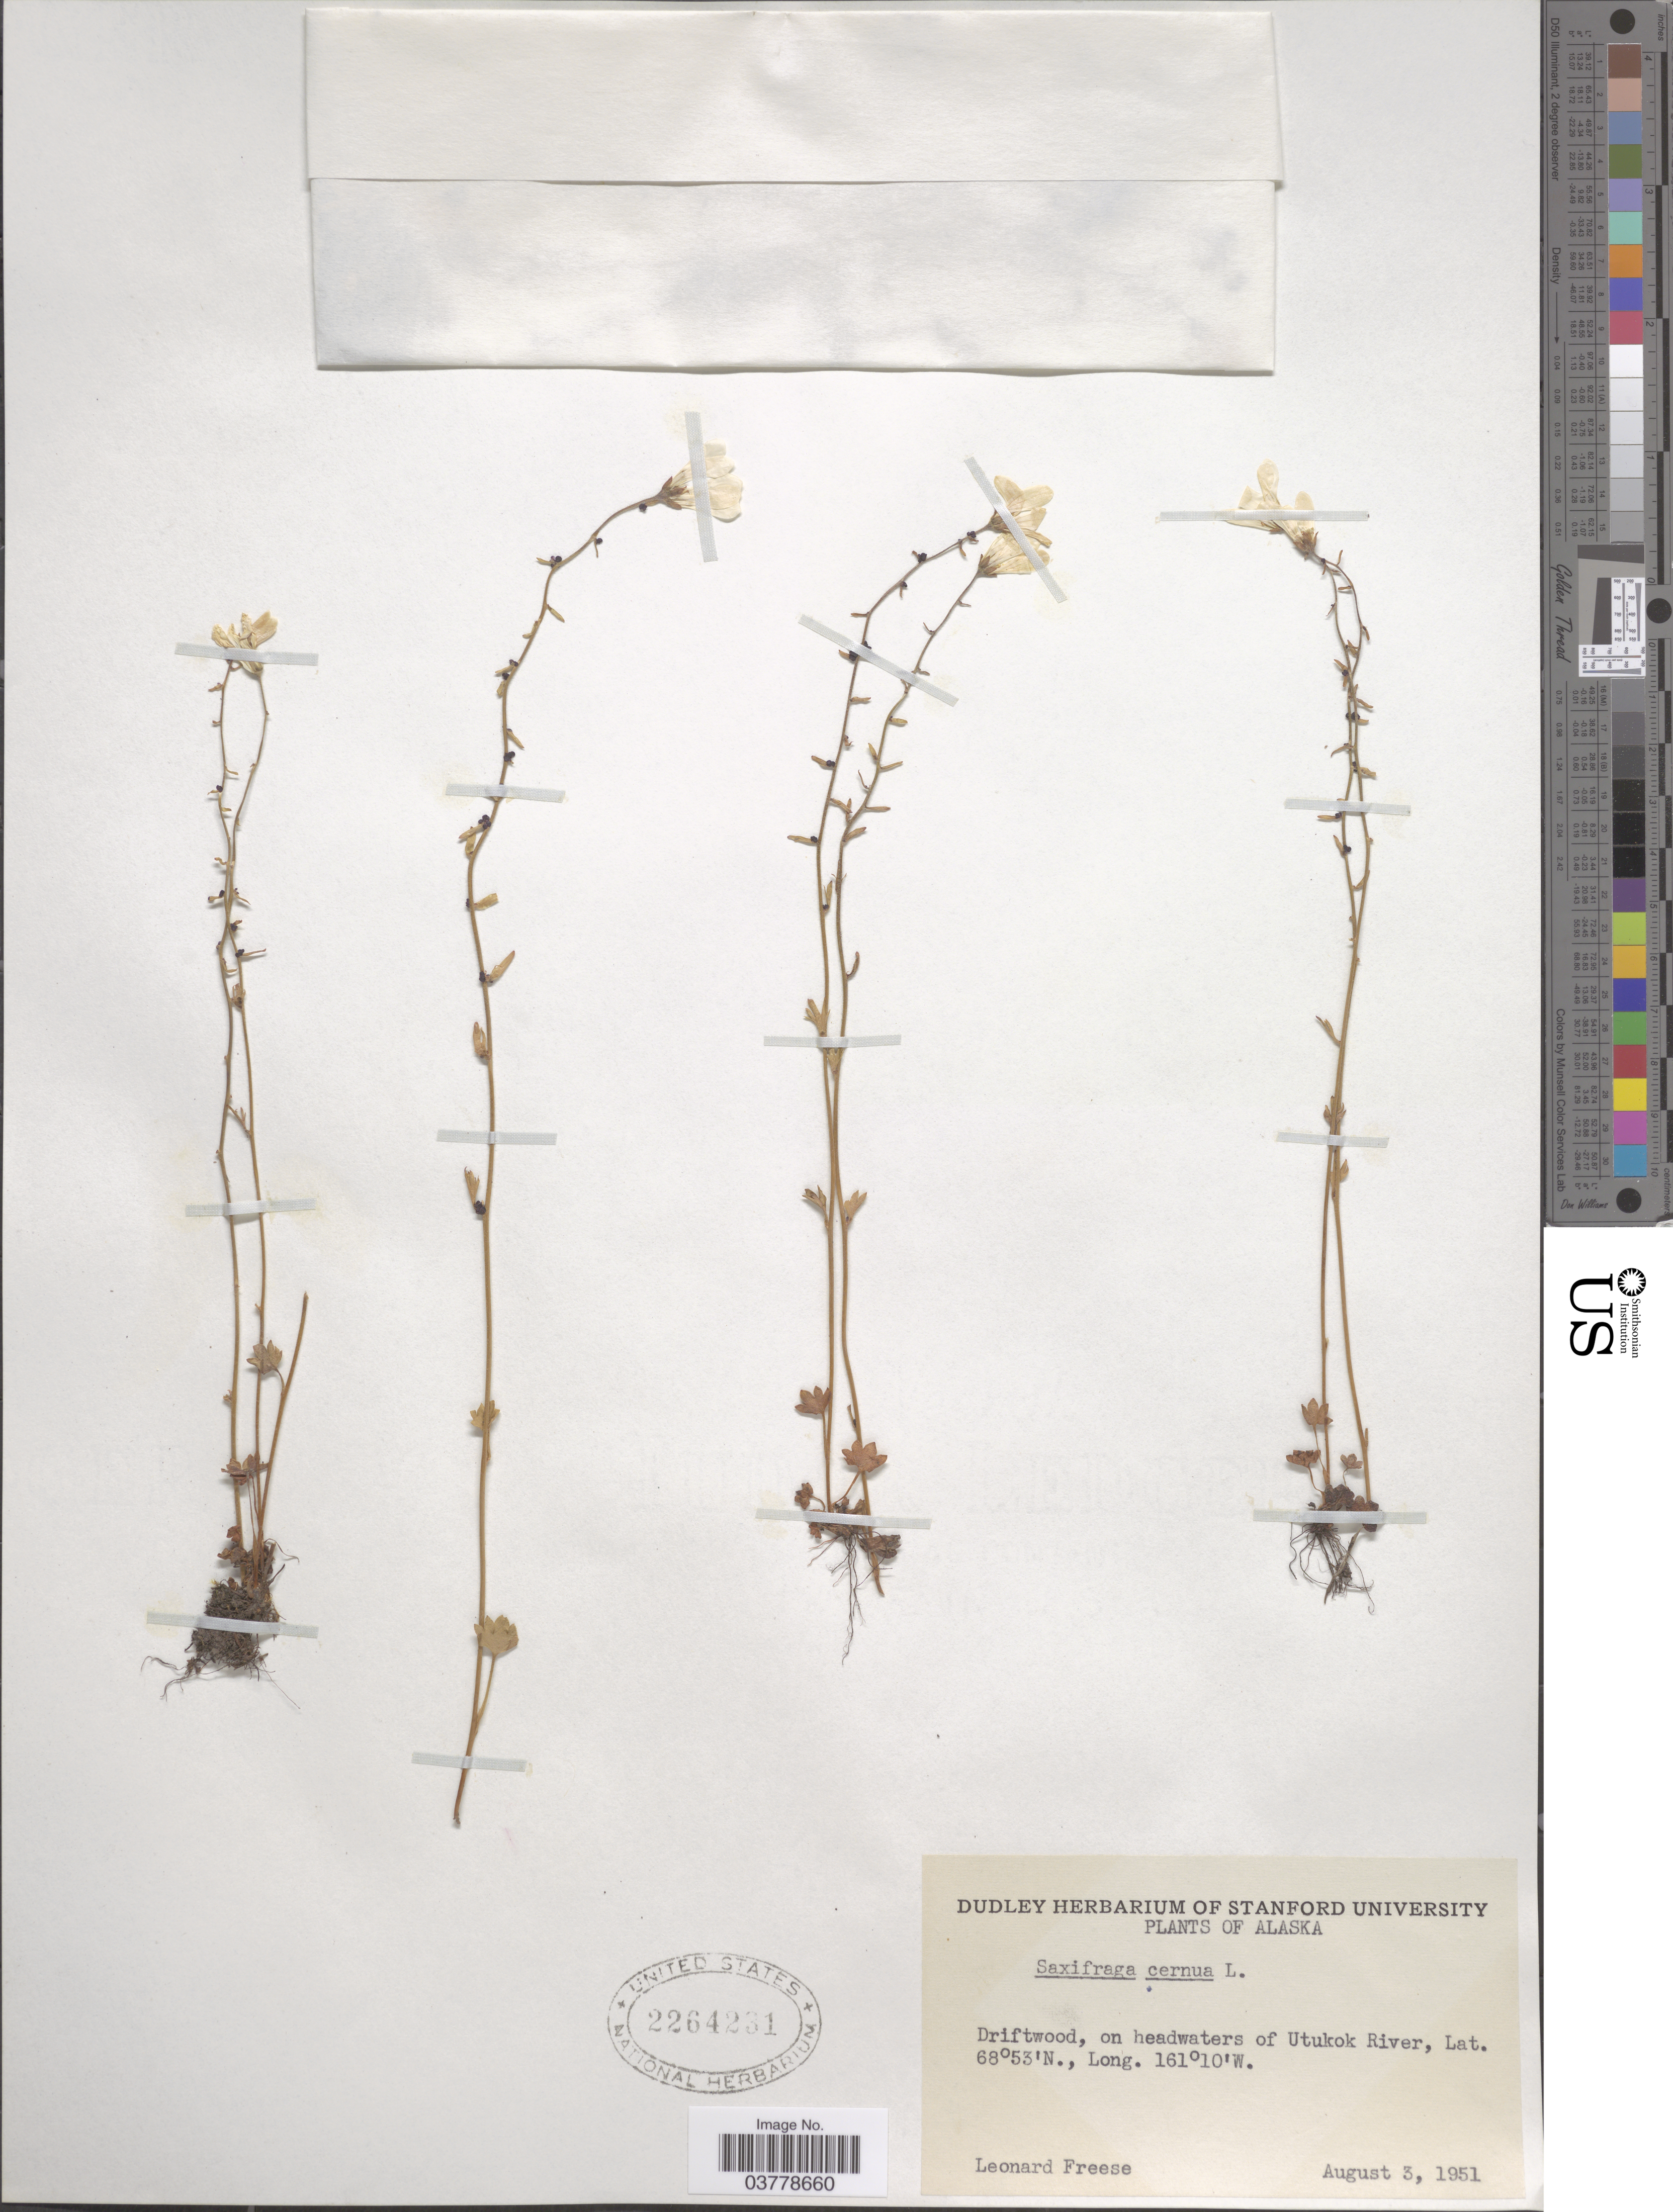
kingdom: Plantae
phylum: Tracheophyta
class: Magnoliopsida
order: Saxifragales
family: Saxifragaceae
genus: Saxifraga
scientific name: Saxifraga cernua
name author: L.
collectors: L. Freese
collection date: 1951-08-03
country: United States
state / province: Alaska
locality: Driftwood, on headwaters of Utukok River.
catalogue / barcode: US 2264231